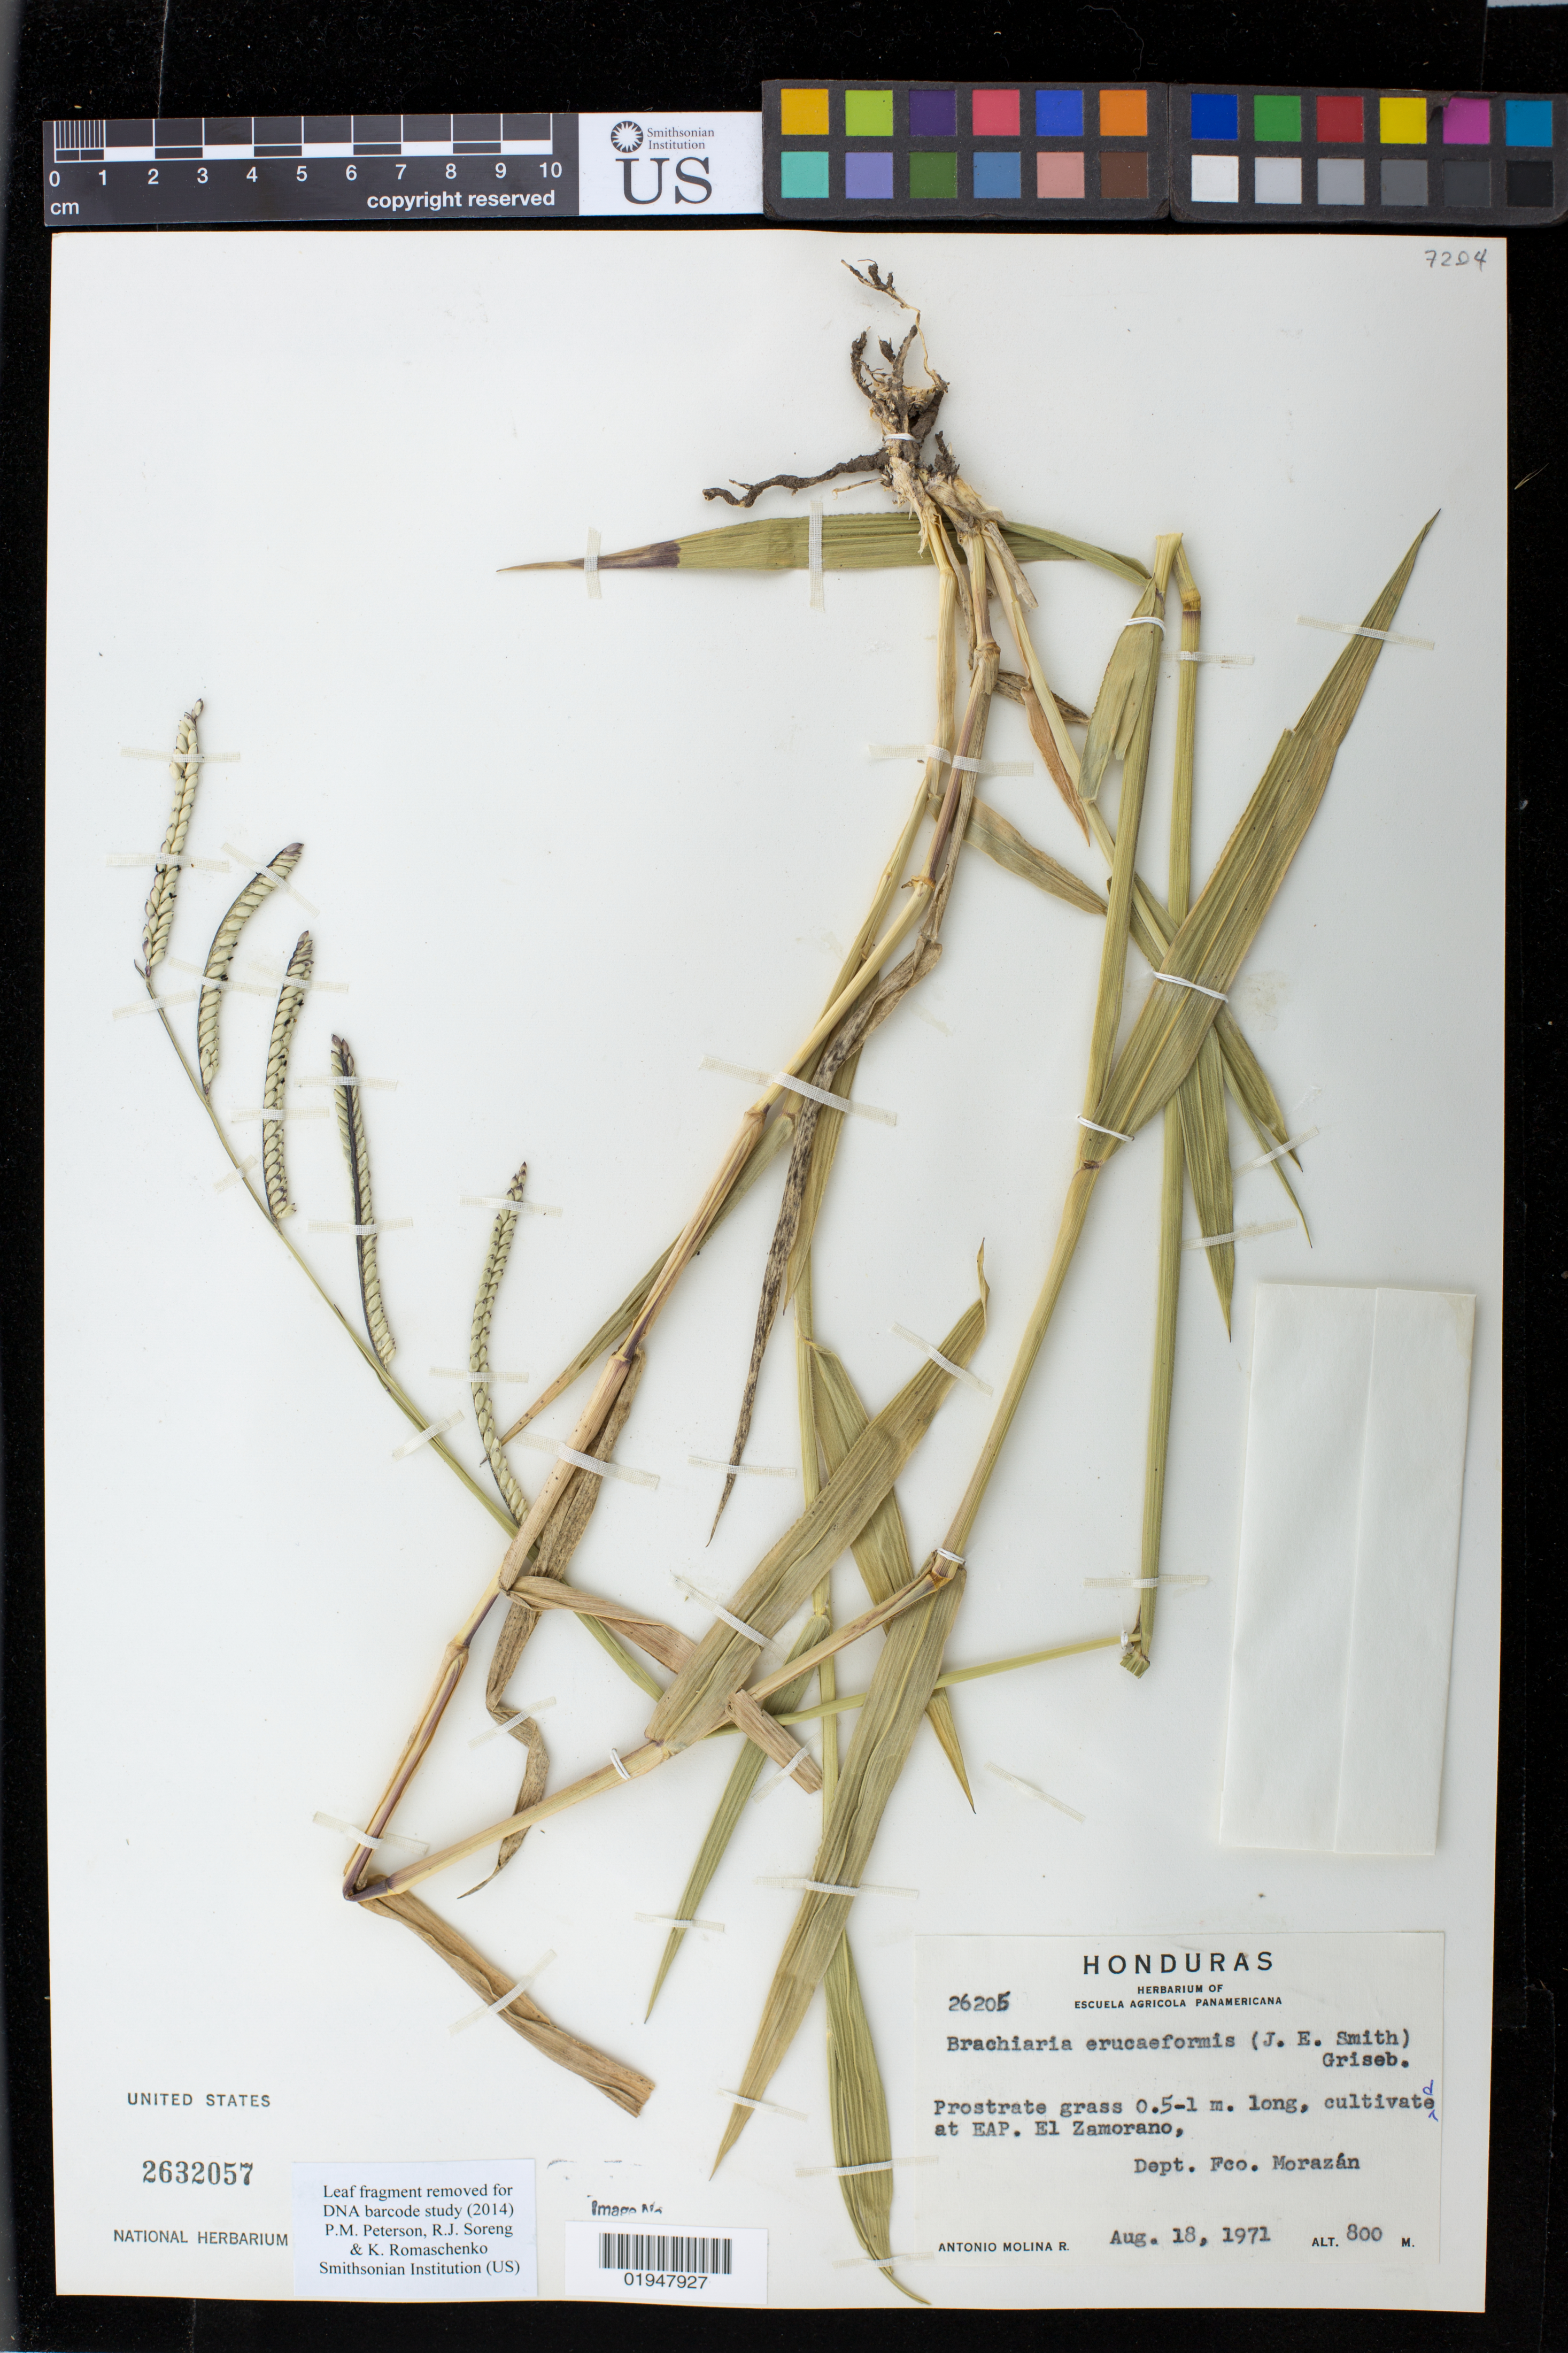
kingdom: Plantae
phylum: Tracheophyta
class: Liliopsida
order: Poales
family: Poaceae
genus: Brachiaria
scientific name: Brachiaria erucaeformis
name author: (Sm.) Griseb.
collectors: A. Molina R.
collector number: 26205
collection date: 1971-08-18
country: United States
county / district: Francisco Morazán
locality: cultivated at EAP [Escuela Agricola Panamericana]. El Zamorano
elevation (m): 800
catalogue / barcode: US 2632057